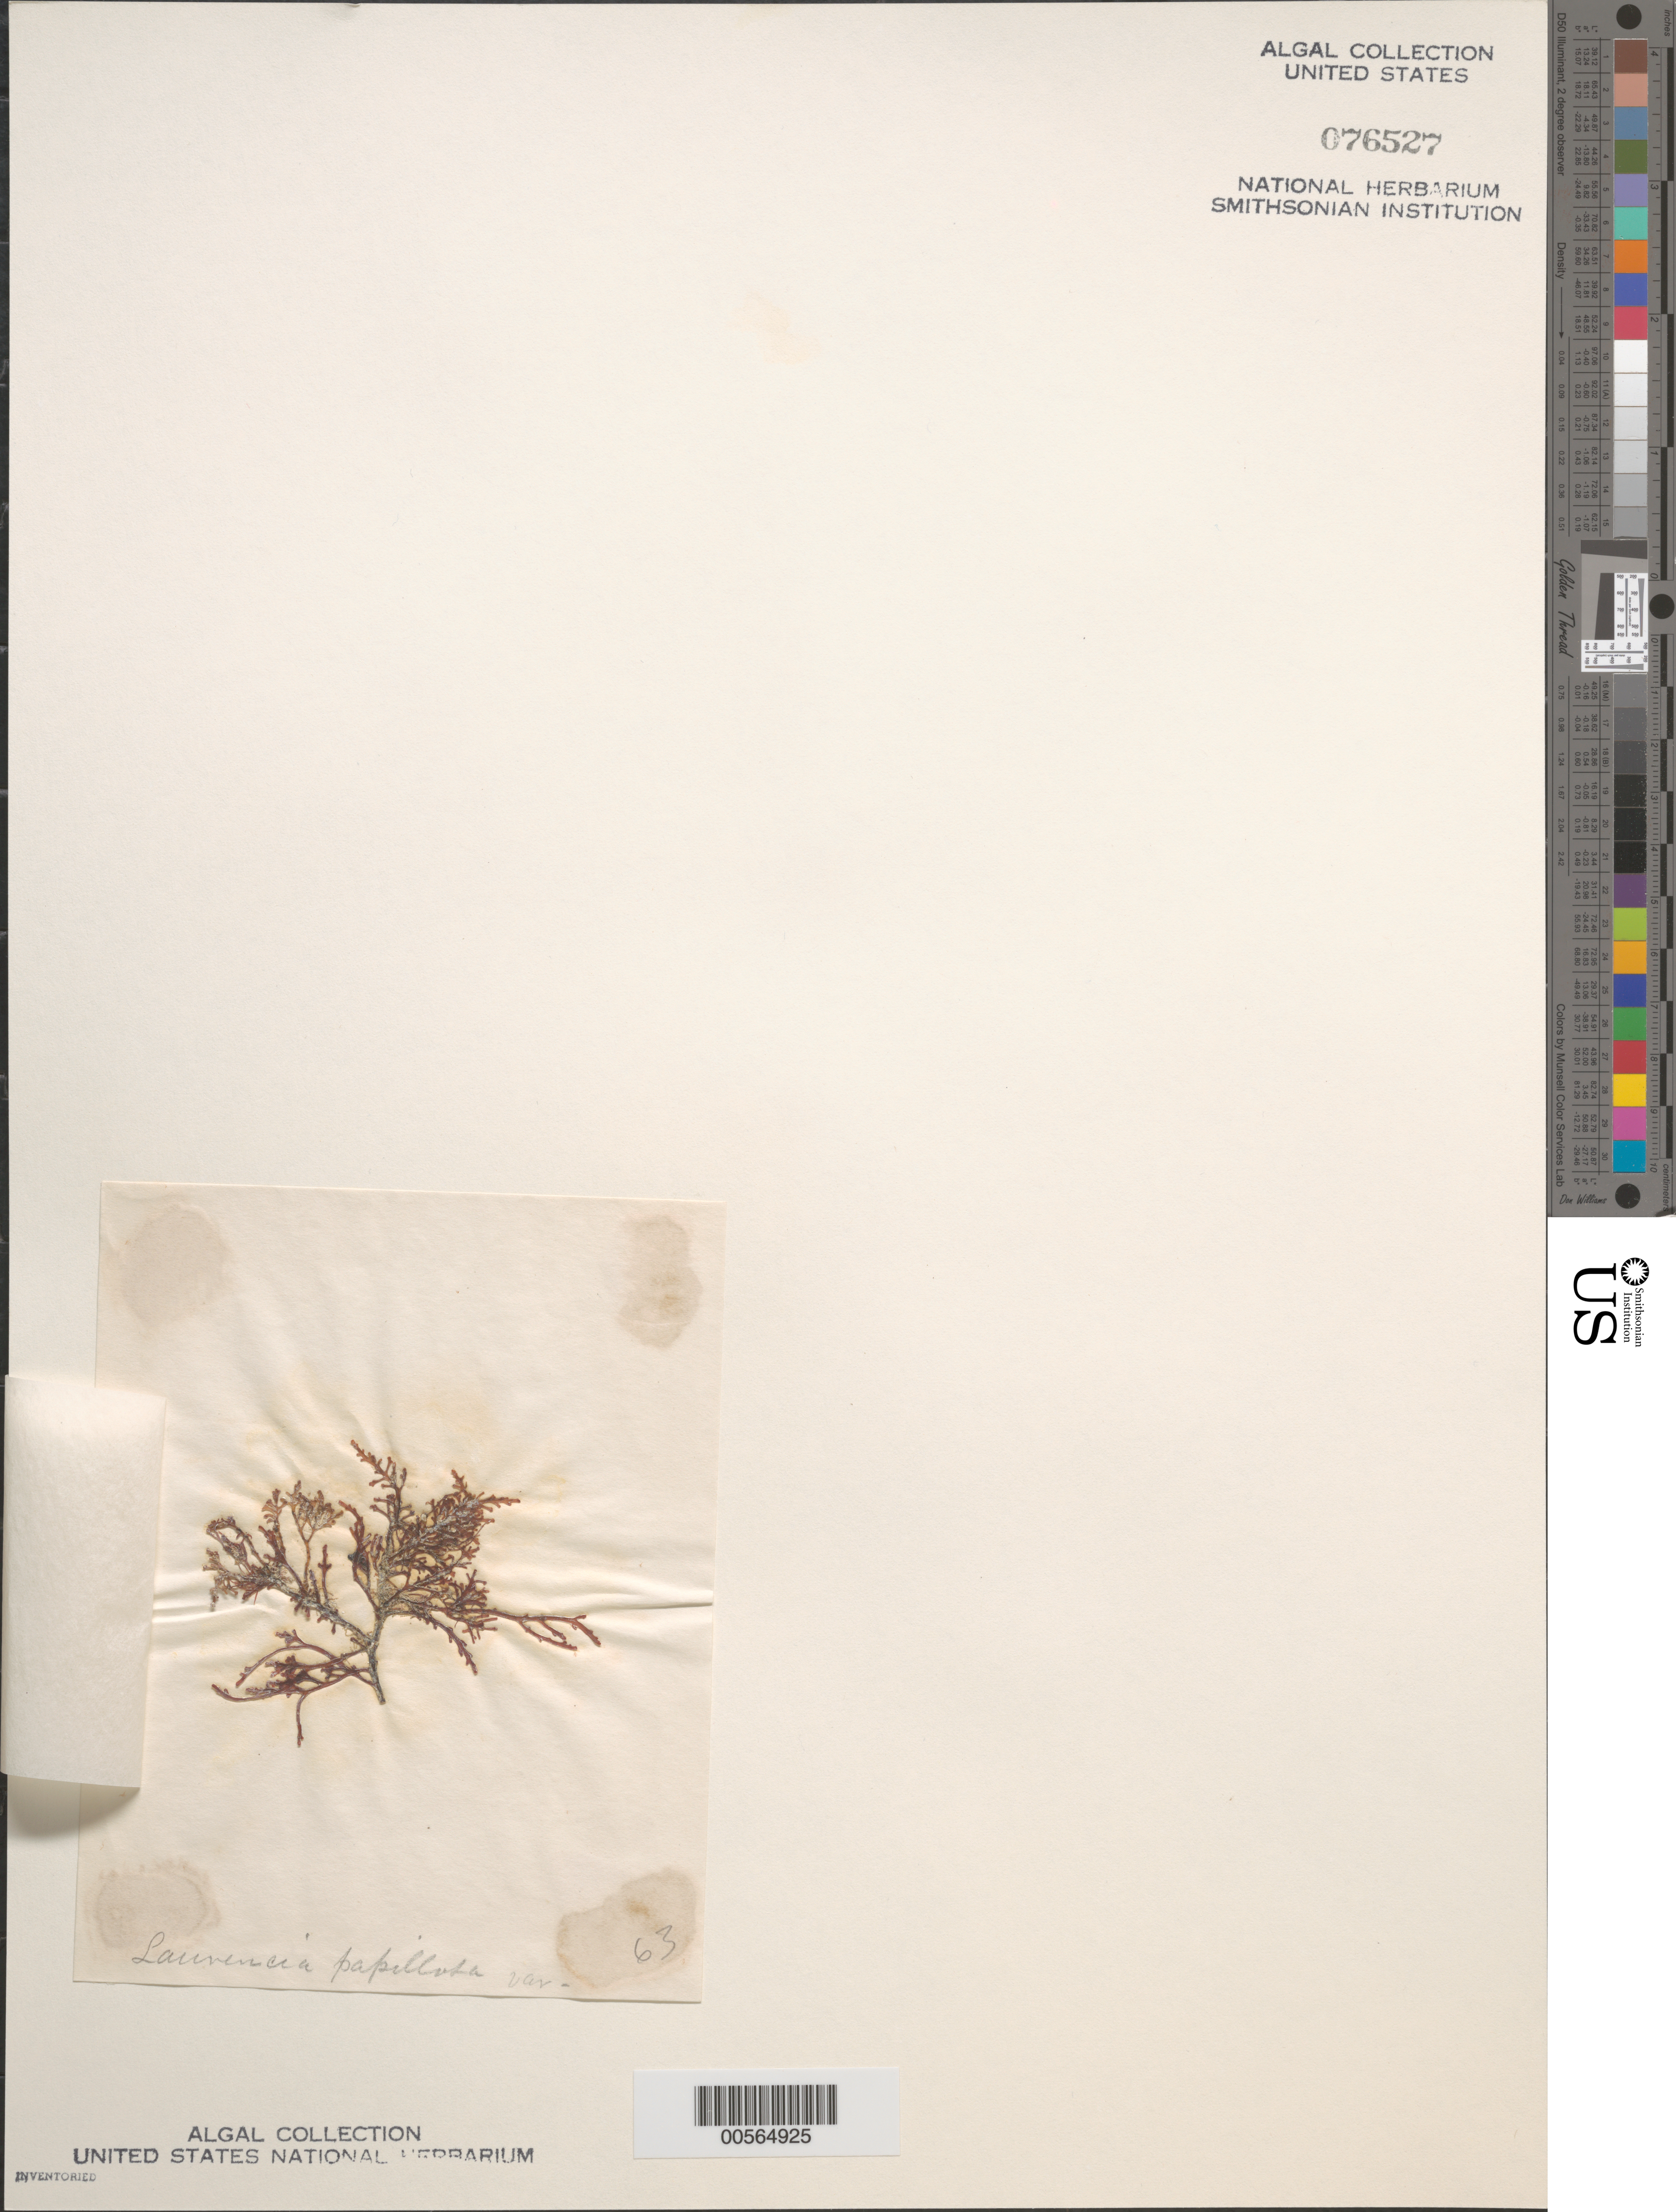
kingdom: Plantae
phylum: Rhodophyta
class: Florideophyceae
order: Ceramiales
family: Rhodomelaceae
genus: Palisada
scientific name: Palisada perforata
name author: (Bory) K.W. Nam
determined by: Algae name updating Project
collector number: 63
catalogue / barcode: US 76527